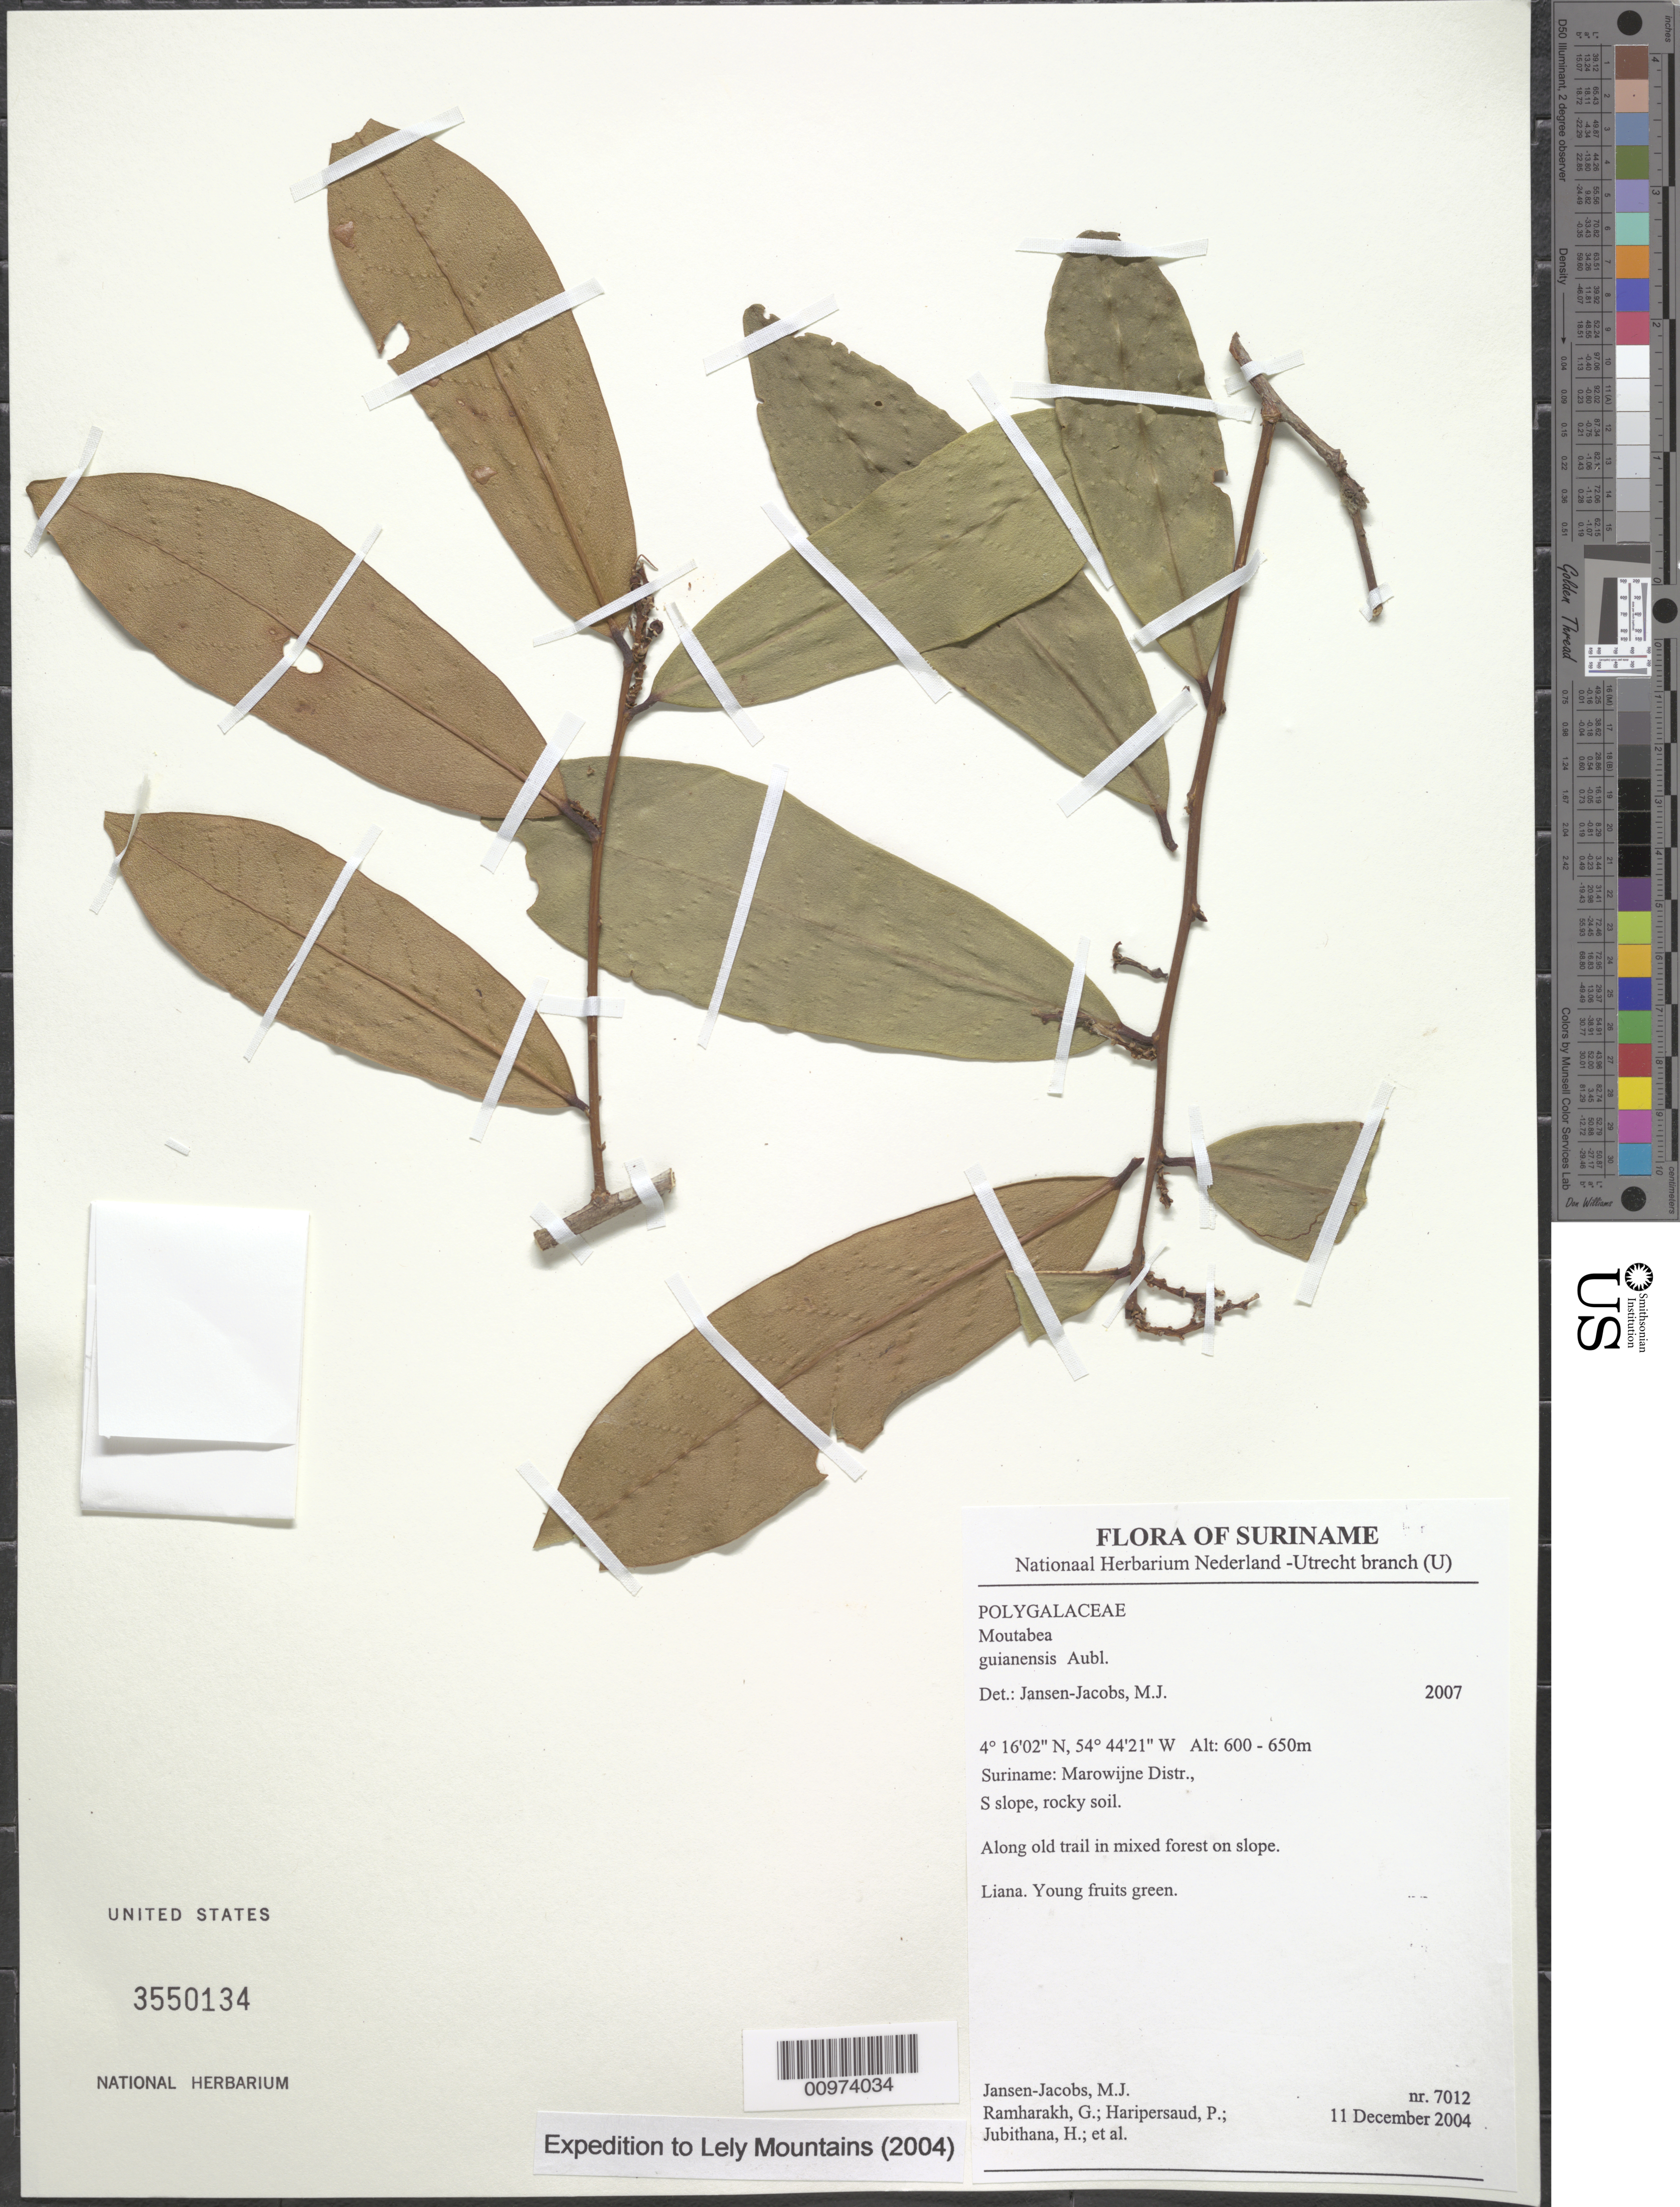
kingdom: Plantae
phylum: Tracheophyta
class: Magnoliopsida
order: Fabales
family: Polygalaceae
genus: Moutabea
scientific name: Moutabea guianensis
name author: Aubl.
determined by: Jansen-Jacobs, M. J., (U), Nationaal Herbarium Nederland, Utrecht University branch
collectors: M. J. Jansen-Jacobs et al.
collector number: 7012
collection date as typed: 11-Dec-04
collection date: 2004-12-11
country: Suriname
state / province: Marowijne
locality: Marowijne Distr., S slope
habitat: Rocky soil. Along old trail in mixed forest on slope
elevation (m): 600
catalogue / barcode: US 3550134